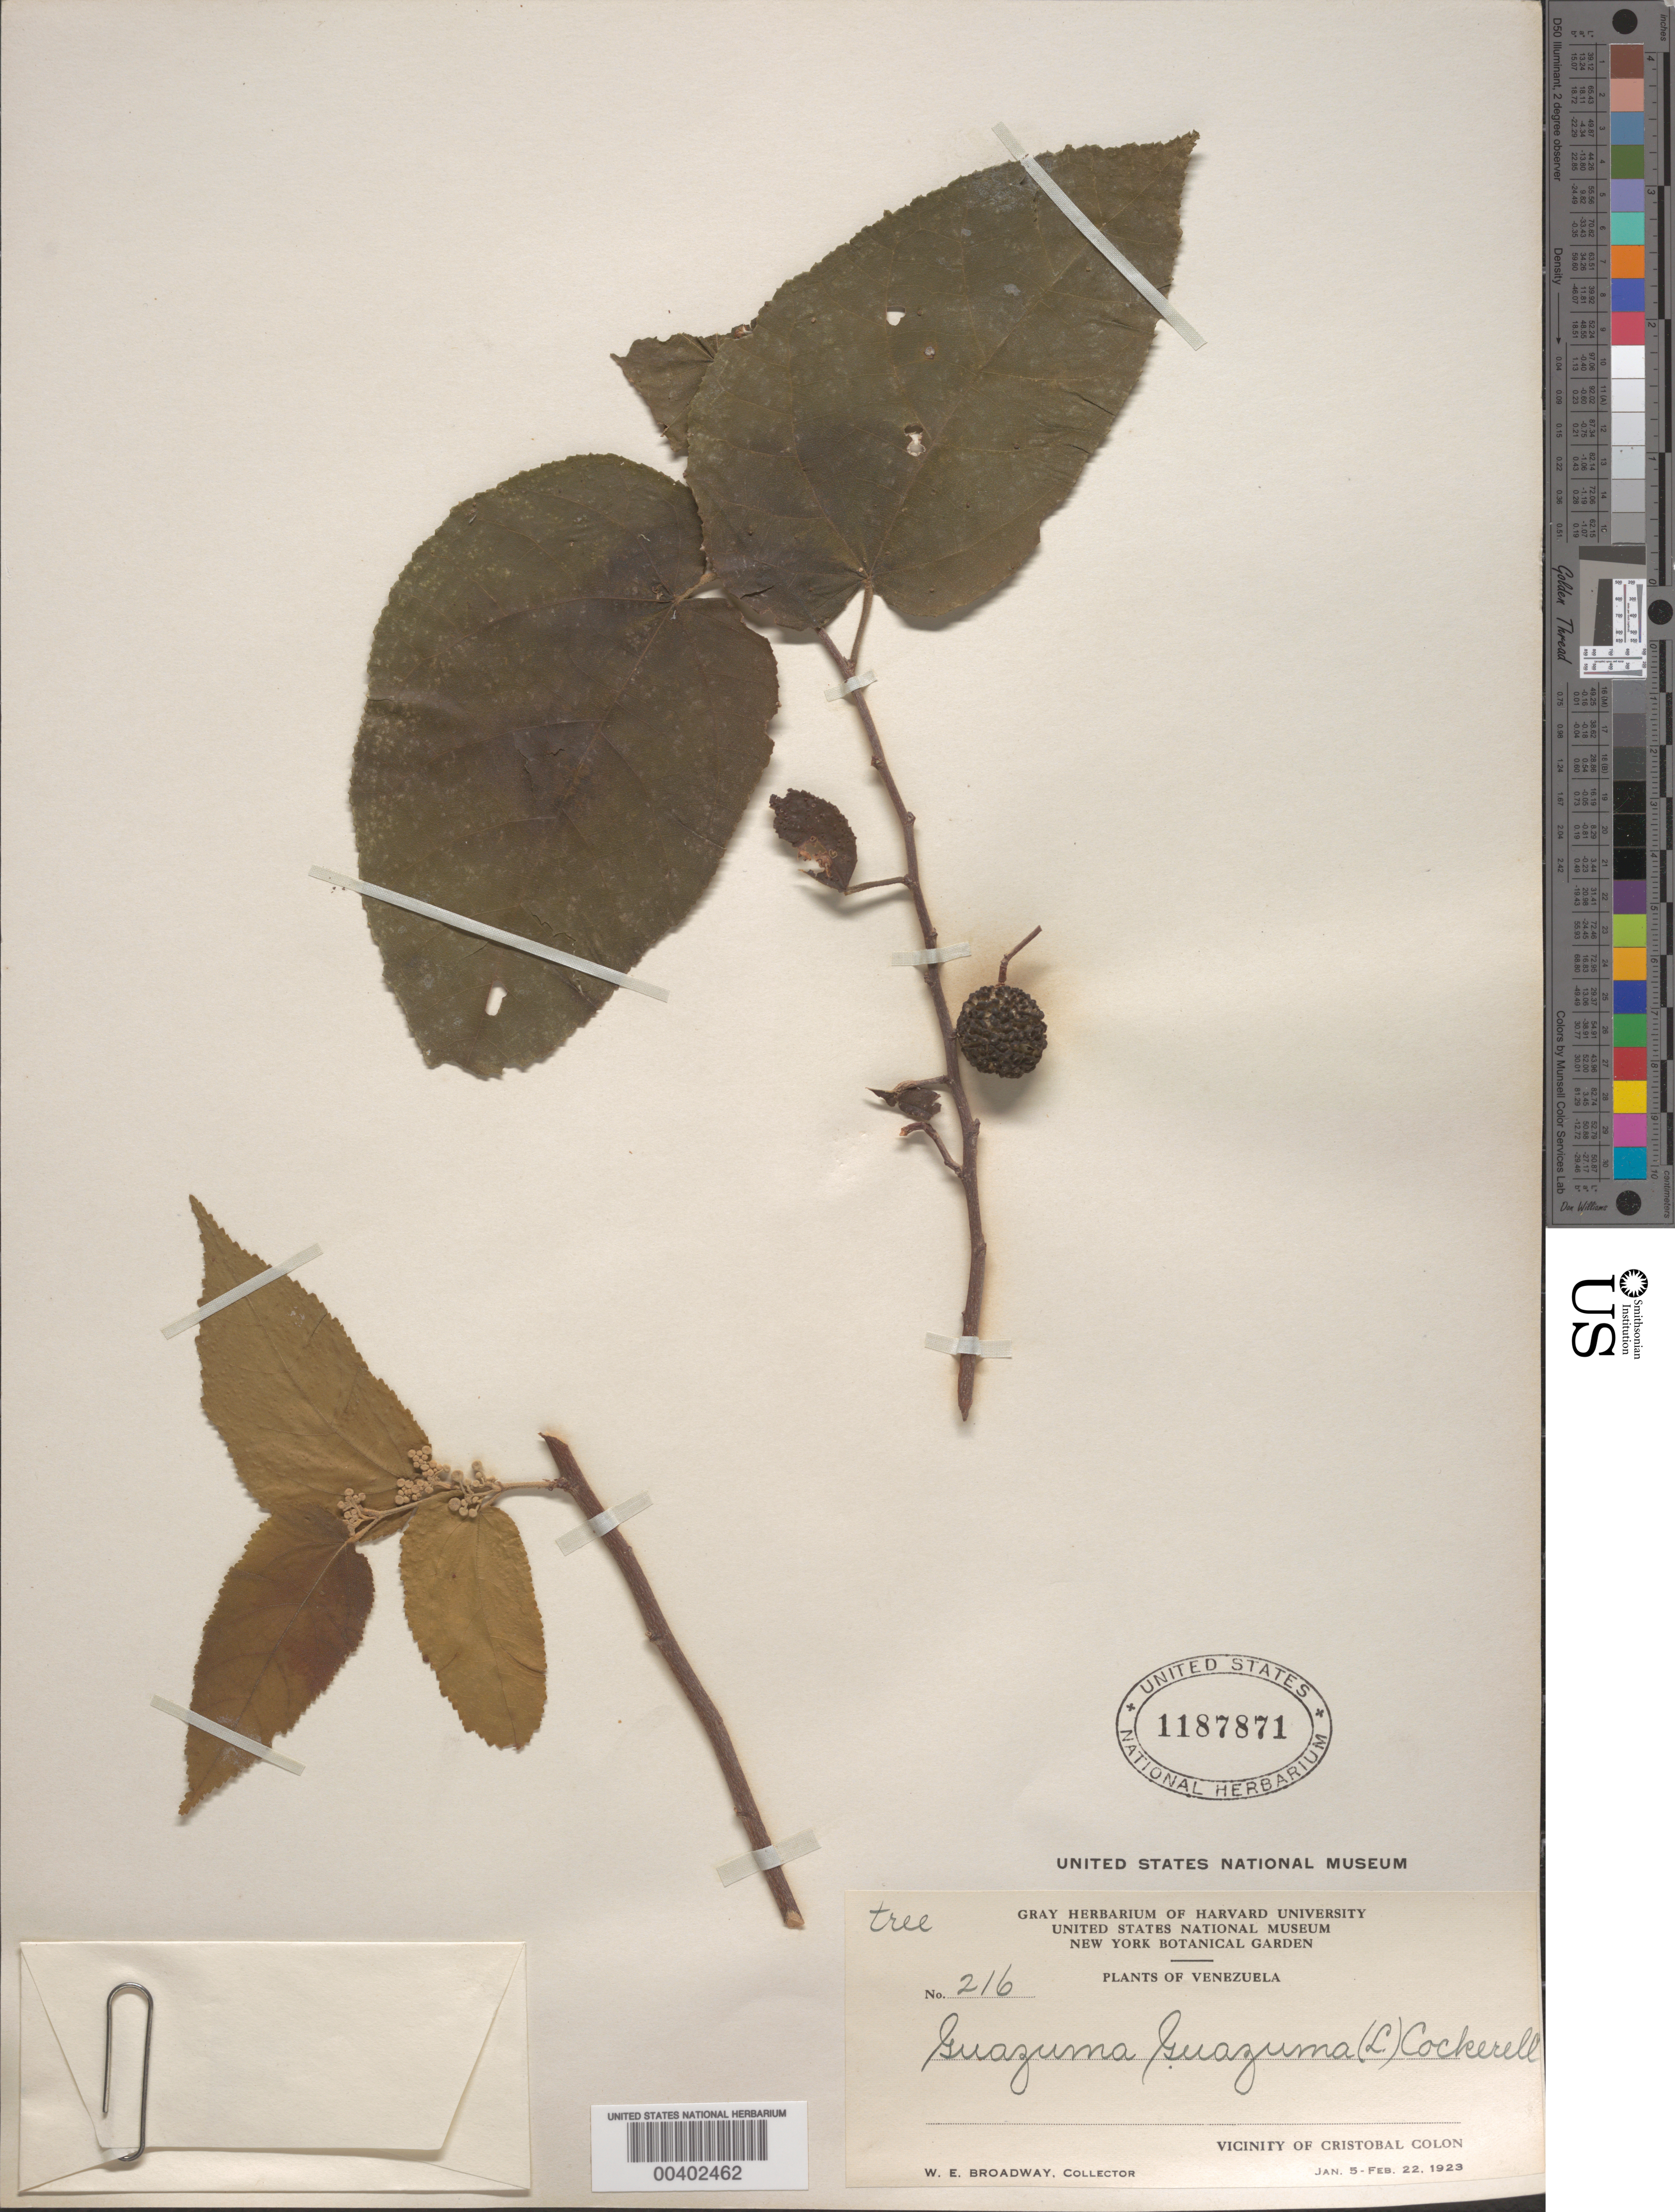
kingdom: Plantae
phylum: Tracheophyta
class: Magnoliopsida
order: Malvales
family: Malvaceae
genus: Guazuma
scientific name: Guazuma ulmifolia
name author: Lam.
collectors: W. E. Broadway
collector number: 216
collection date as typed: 05 Jan 1923 to 22 Feb 1923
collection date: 1923-01-05/1923-02-22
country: Venezuela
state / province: Portuguesa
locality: Vicinity of Cristobal Colon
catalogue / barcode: US 1187871